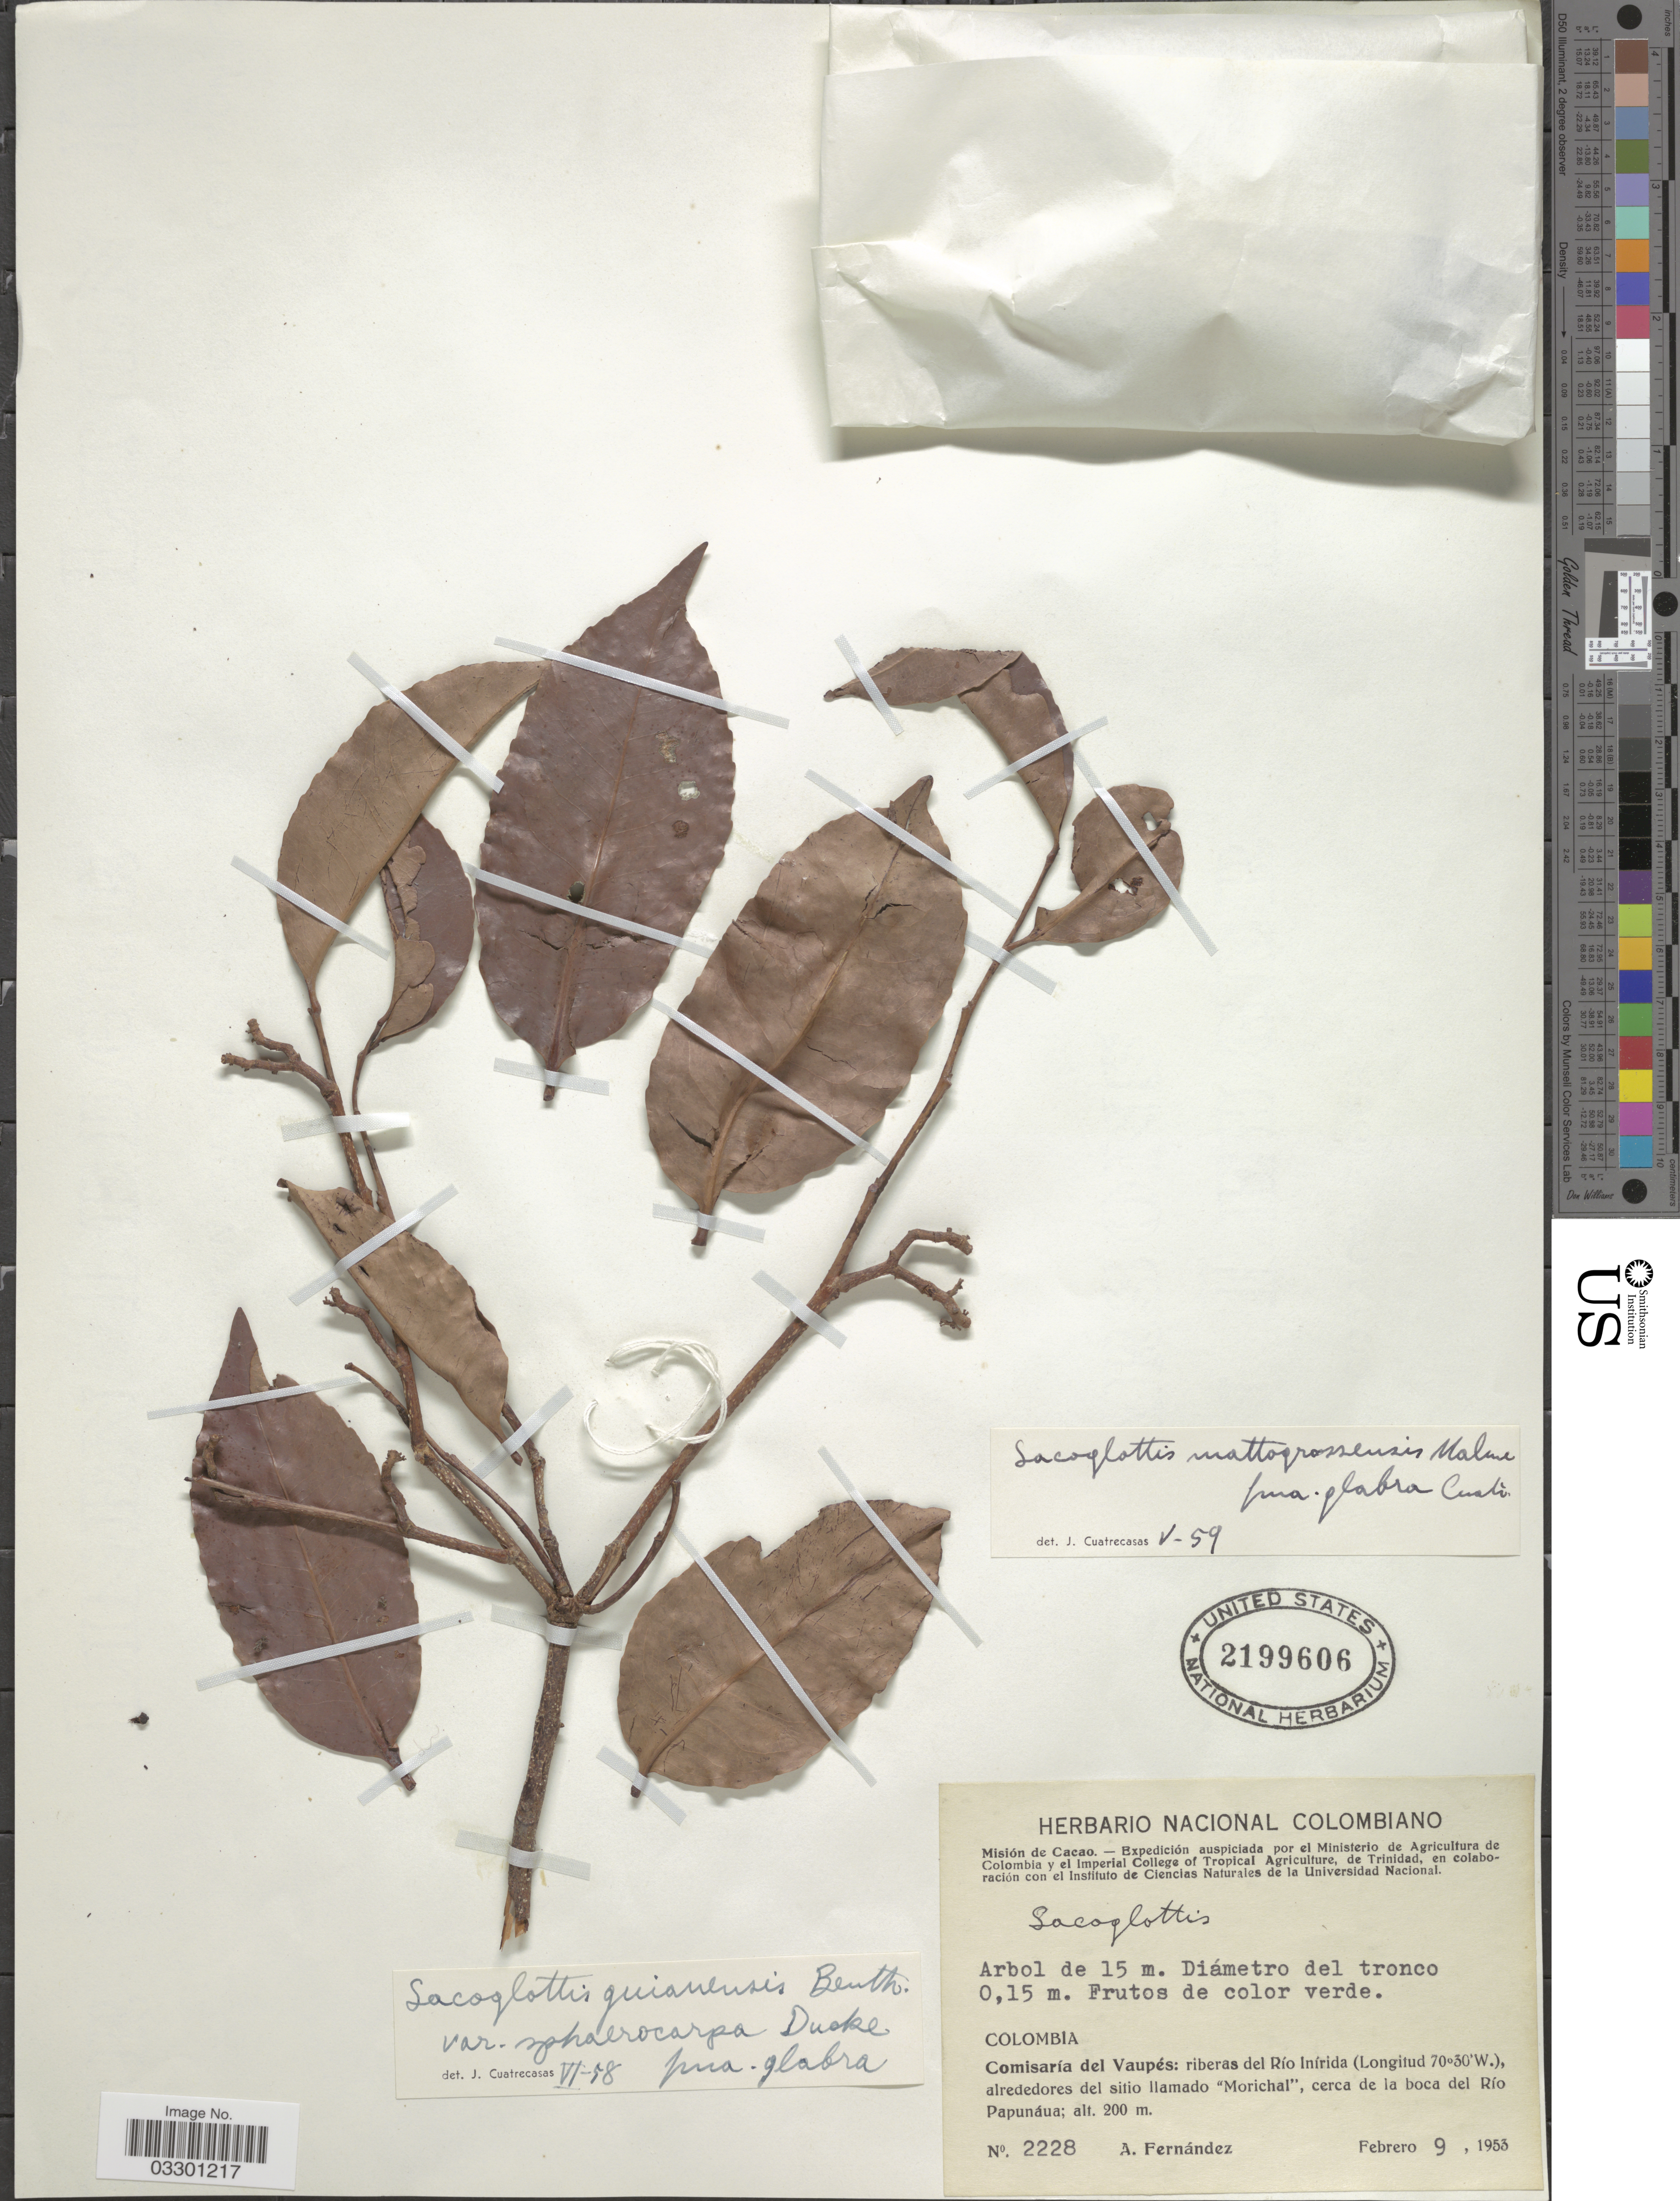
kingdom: Plantae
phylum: Tracheophyta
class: Magnoliopsida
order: Malpighiales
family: Humiriaceae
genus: Sacoglottis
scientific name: Sacoglottis mattogrossensis f. glabra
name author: Cuatrec.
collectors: A. Fernández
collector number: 2228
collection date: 1953-02-09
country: Colombia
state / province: Vaupés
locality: Comisaría del Vaupés: riberas del Río Inírida, alrededores del sitio llamado "Morichal", cerca de la boca del Río Papunáua.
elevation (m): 200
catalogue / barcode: US 2199606